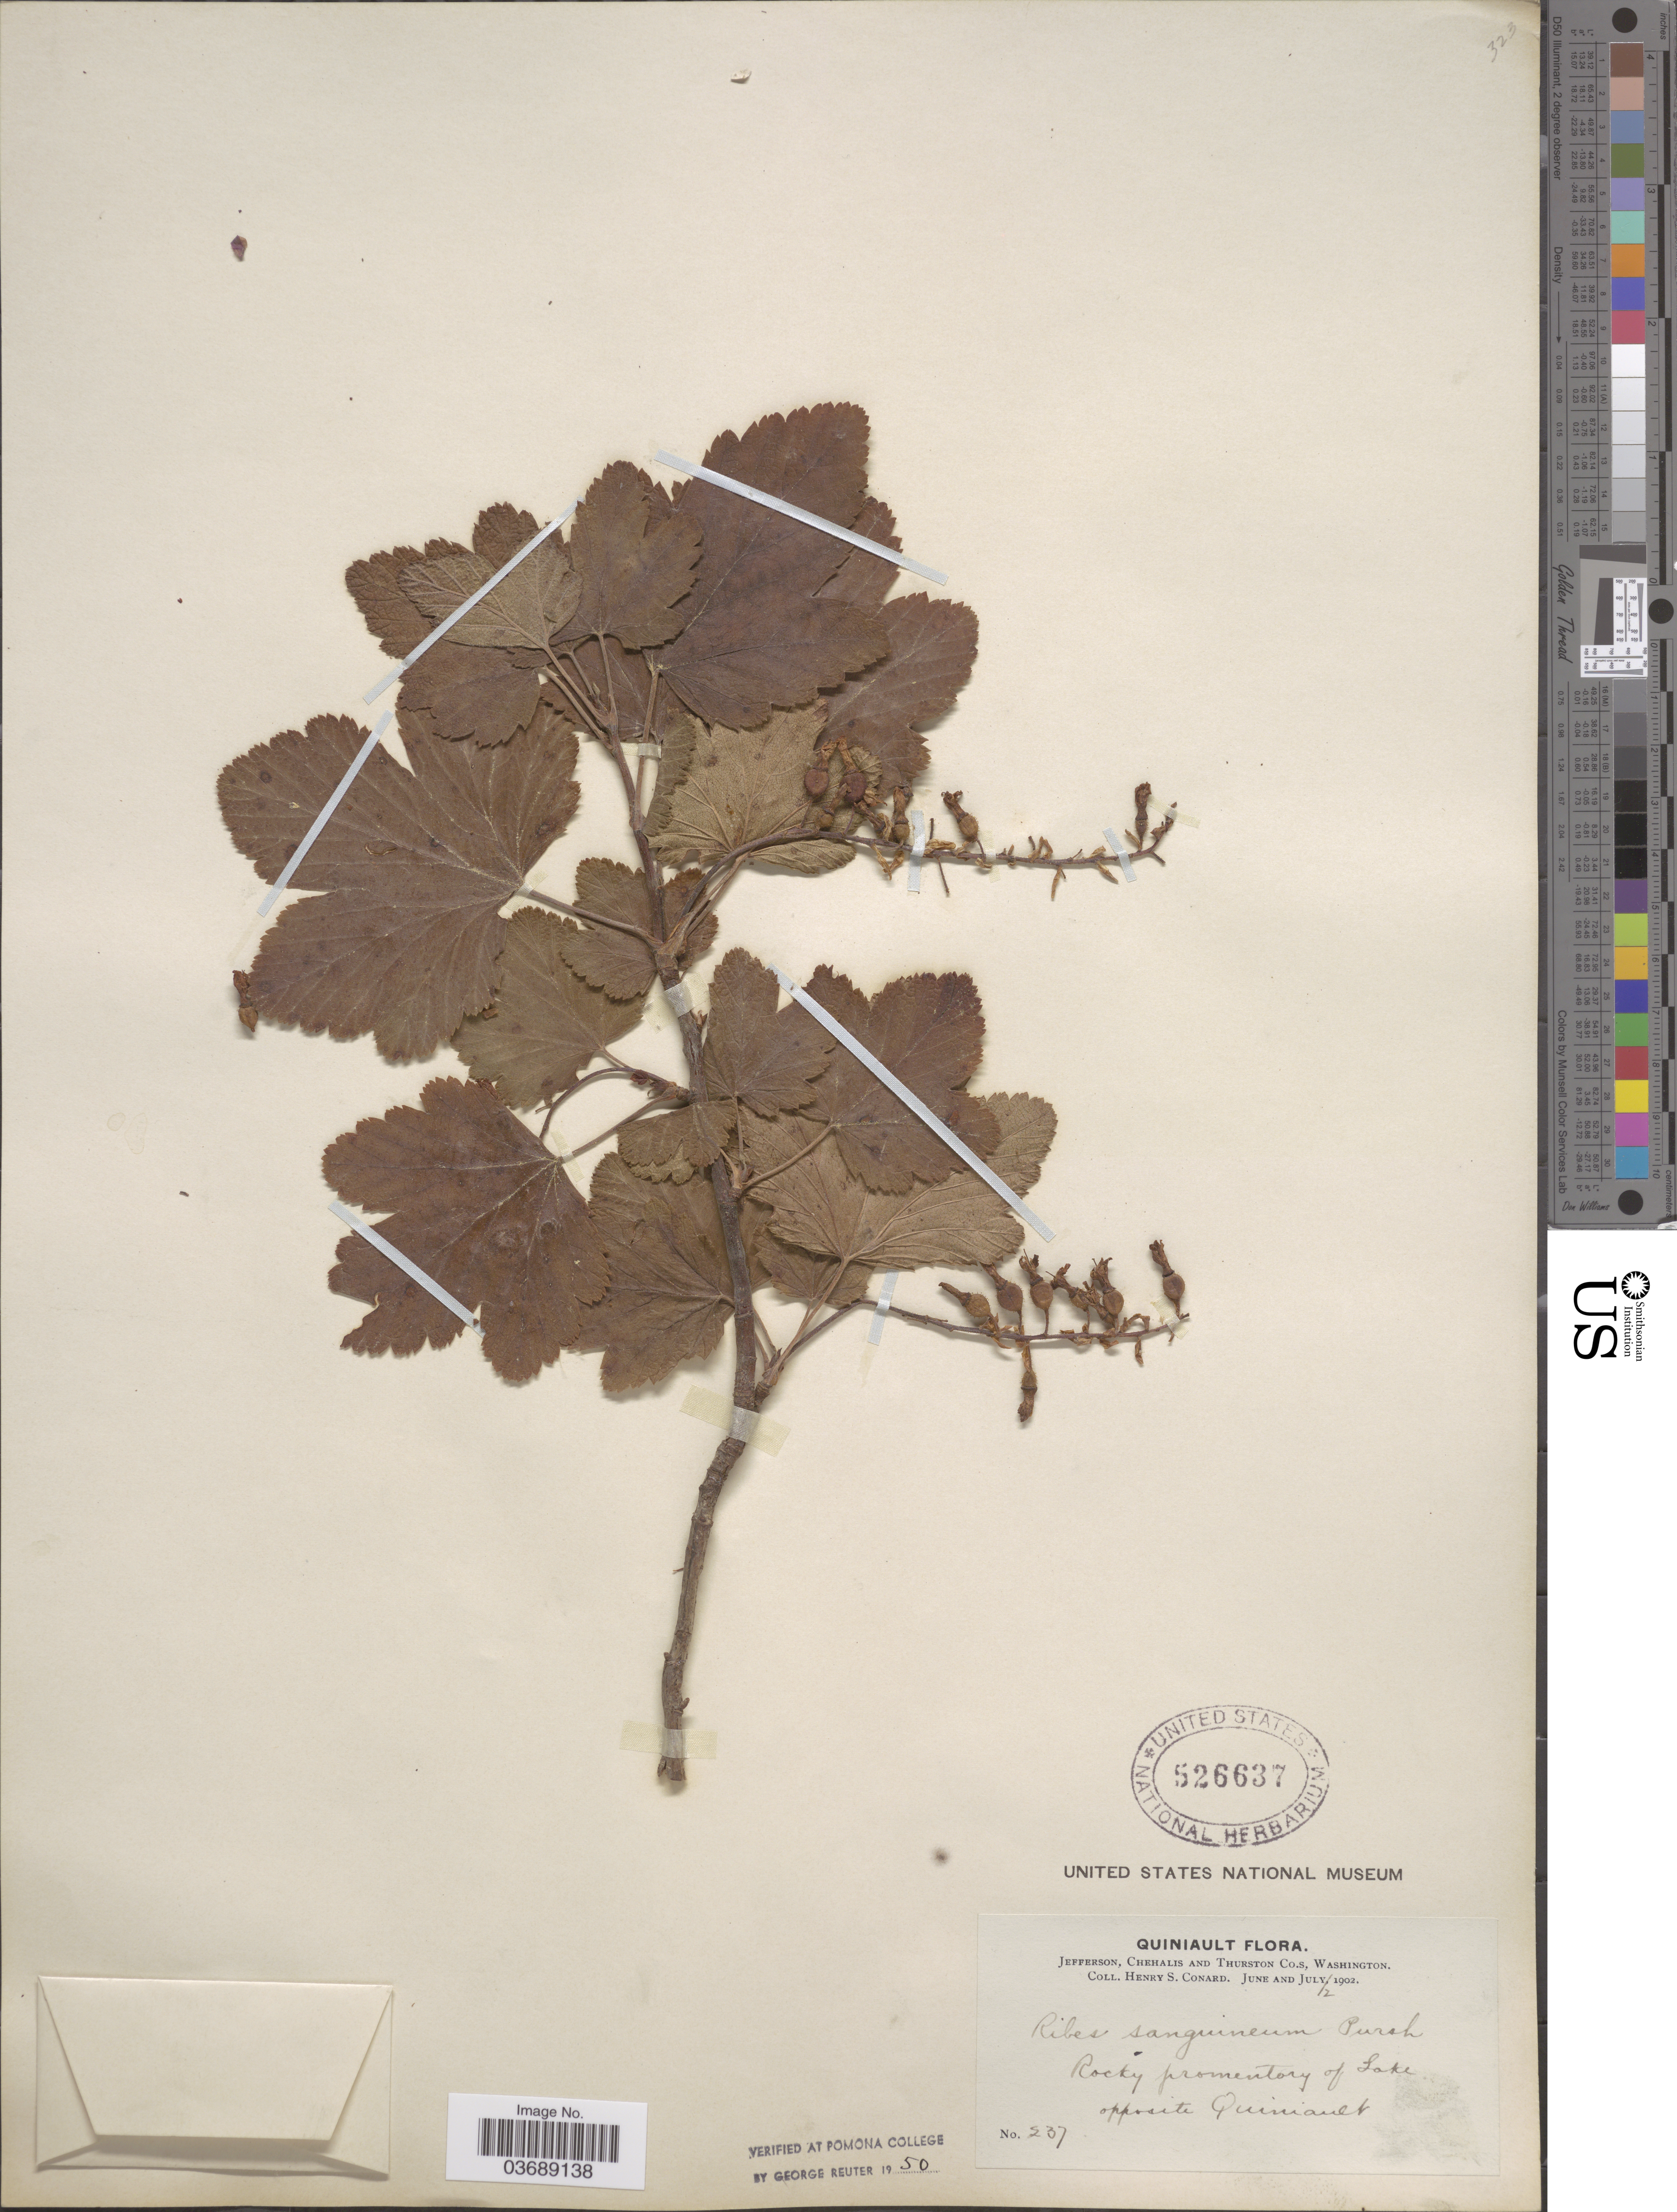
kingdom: Plantae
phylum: Tracheophyta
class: Magnoliopsida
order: Saxifragales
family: Grossulariaceae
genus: Ribes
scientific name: Ribes sanguineum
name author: Pursh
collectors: H. S. Conard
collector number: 237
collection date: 1902-07-12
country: United States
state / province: Washington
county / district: Thurston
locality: Quiniault. Jefferson, Chehalis and Thurston Co.s. Rocky promentory of Lake opposite Quiniault.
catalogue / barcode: US 526637